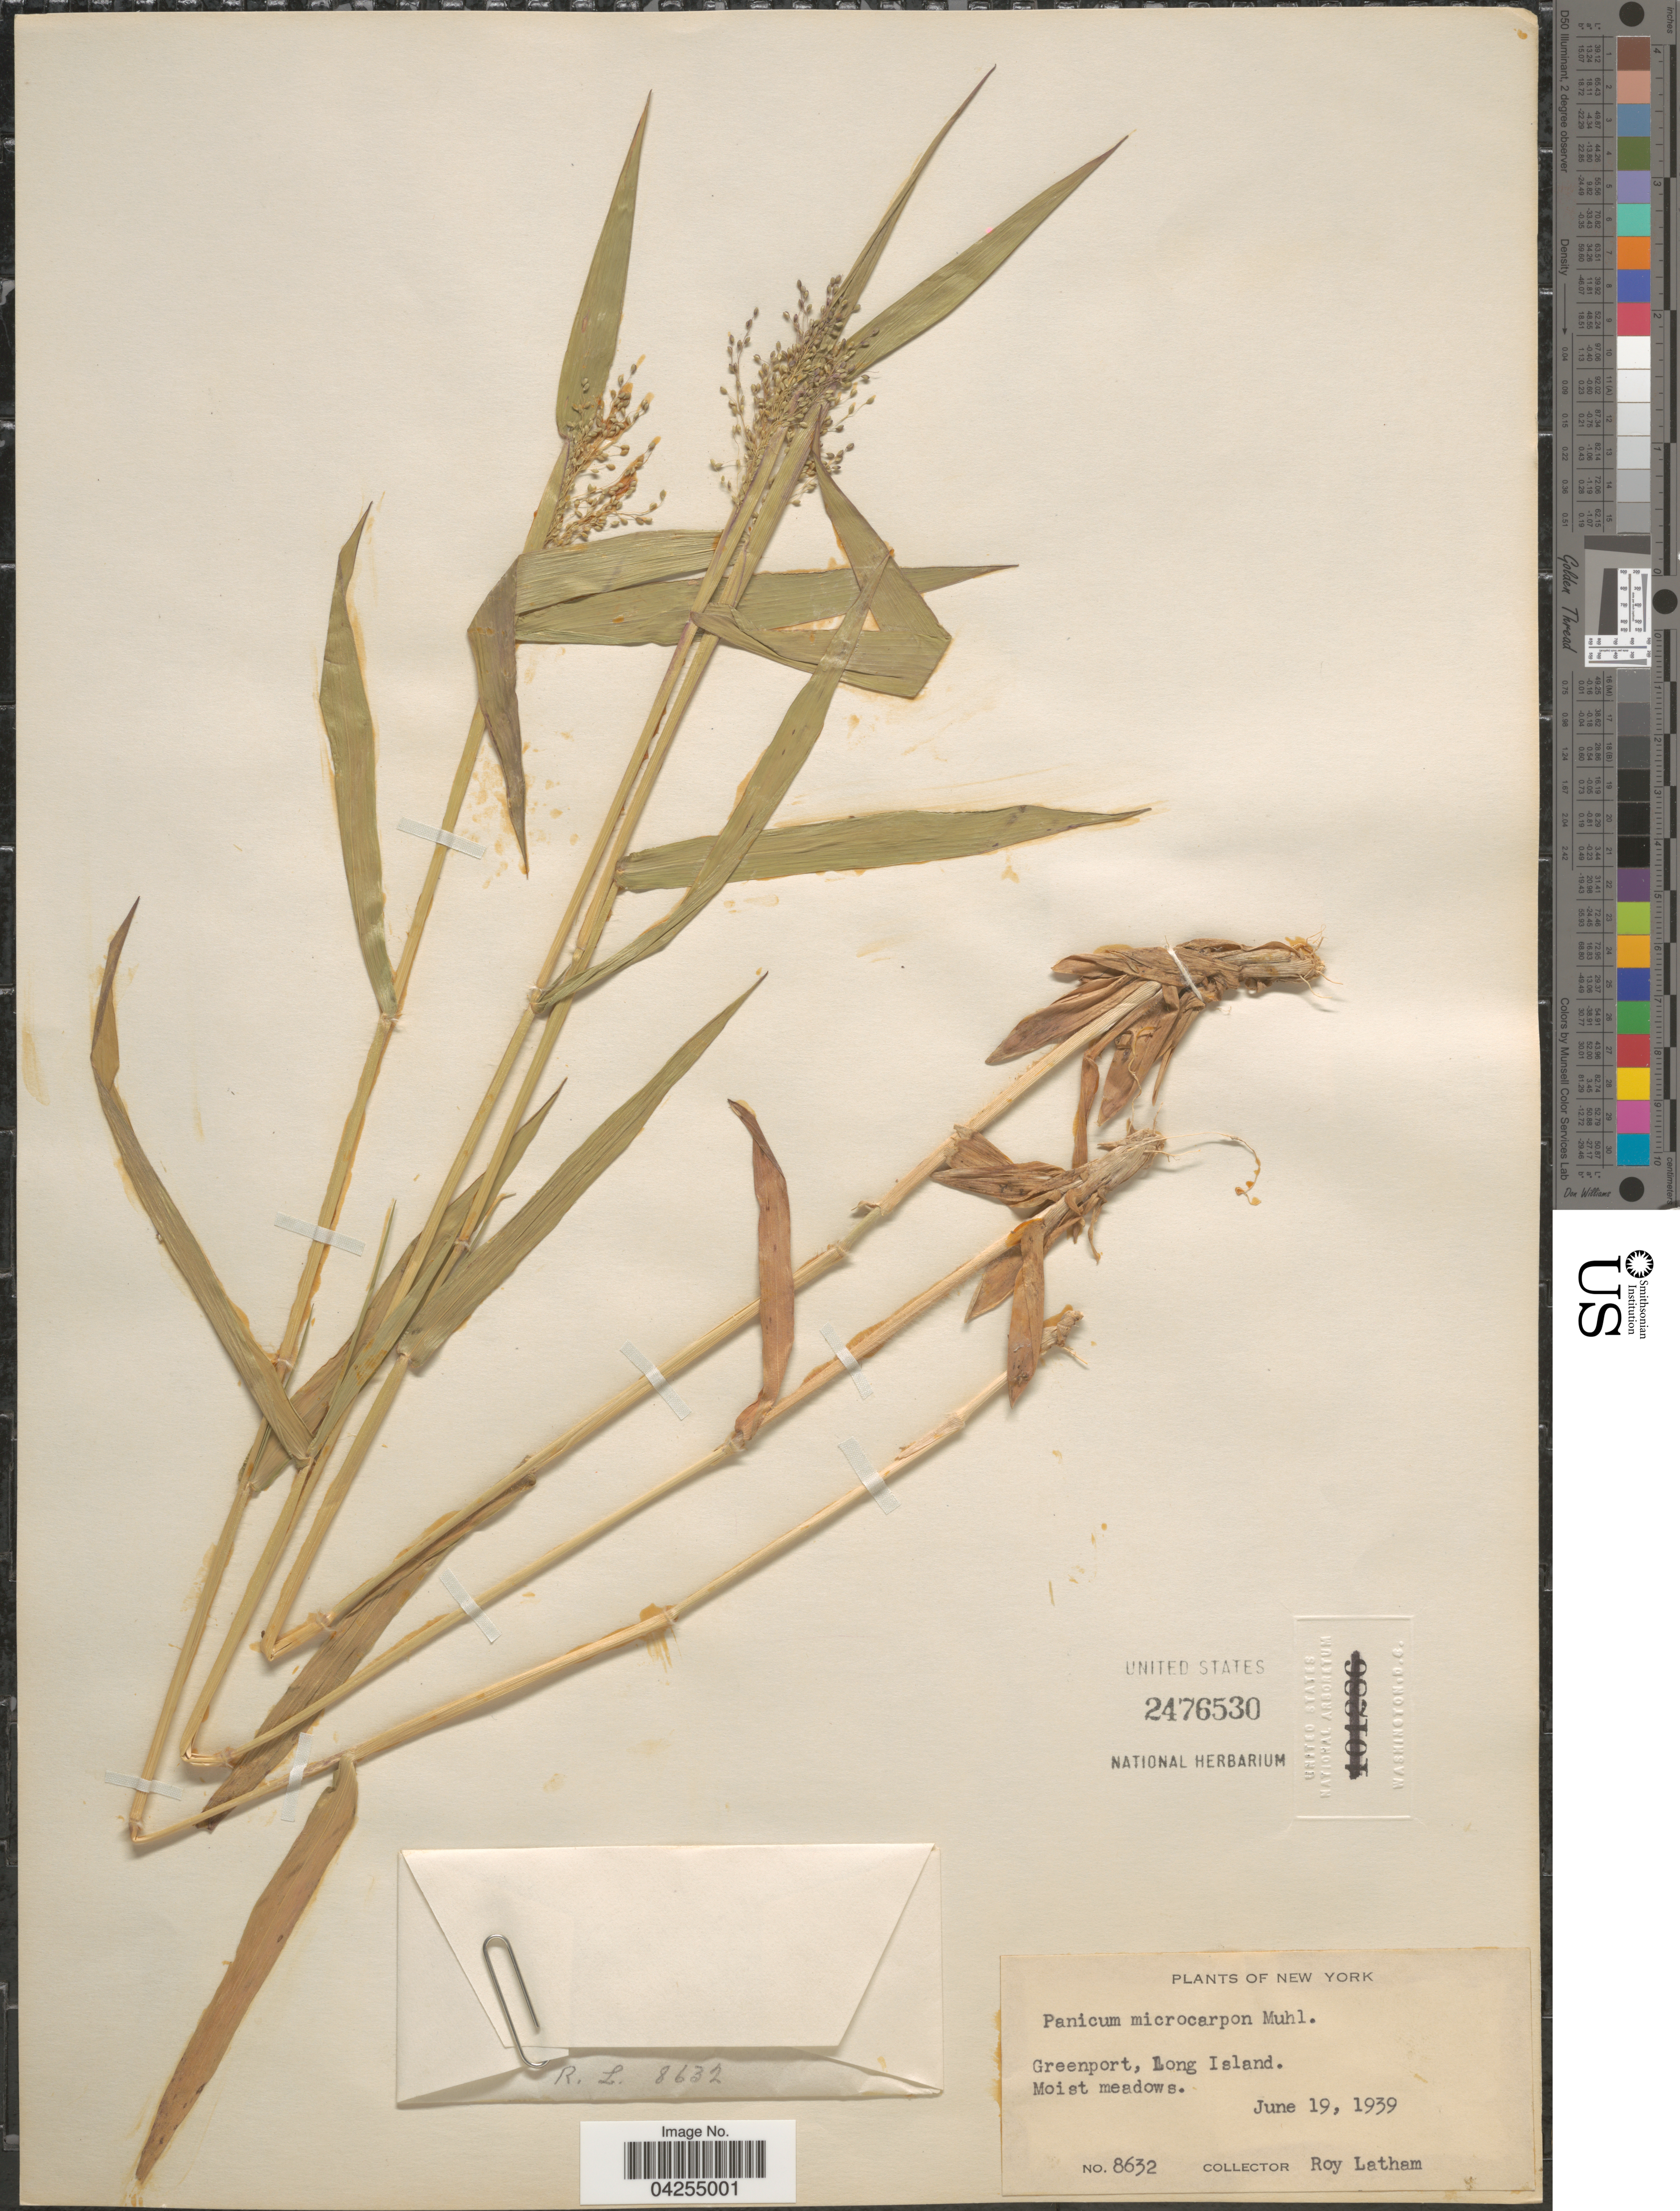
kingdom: Plantae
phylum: Tracheophyta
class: Liliopsida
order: Poales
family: Poaceae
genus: Dichanthelium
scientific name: Dichanthelium dichotomum var. dichotomum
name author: (L.) Gould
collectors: R. Latham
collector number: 8632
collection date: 1939-06-19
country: United States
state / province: New York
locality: Greenport, Long Island.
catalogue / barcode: US 2476530